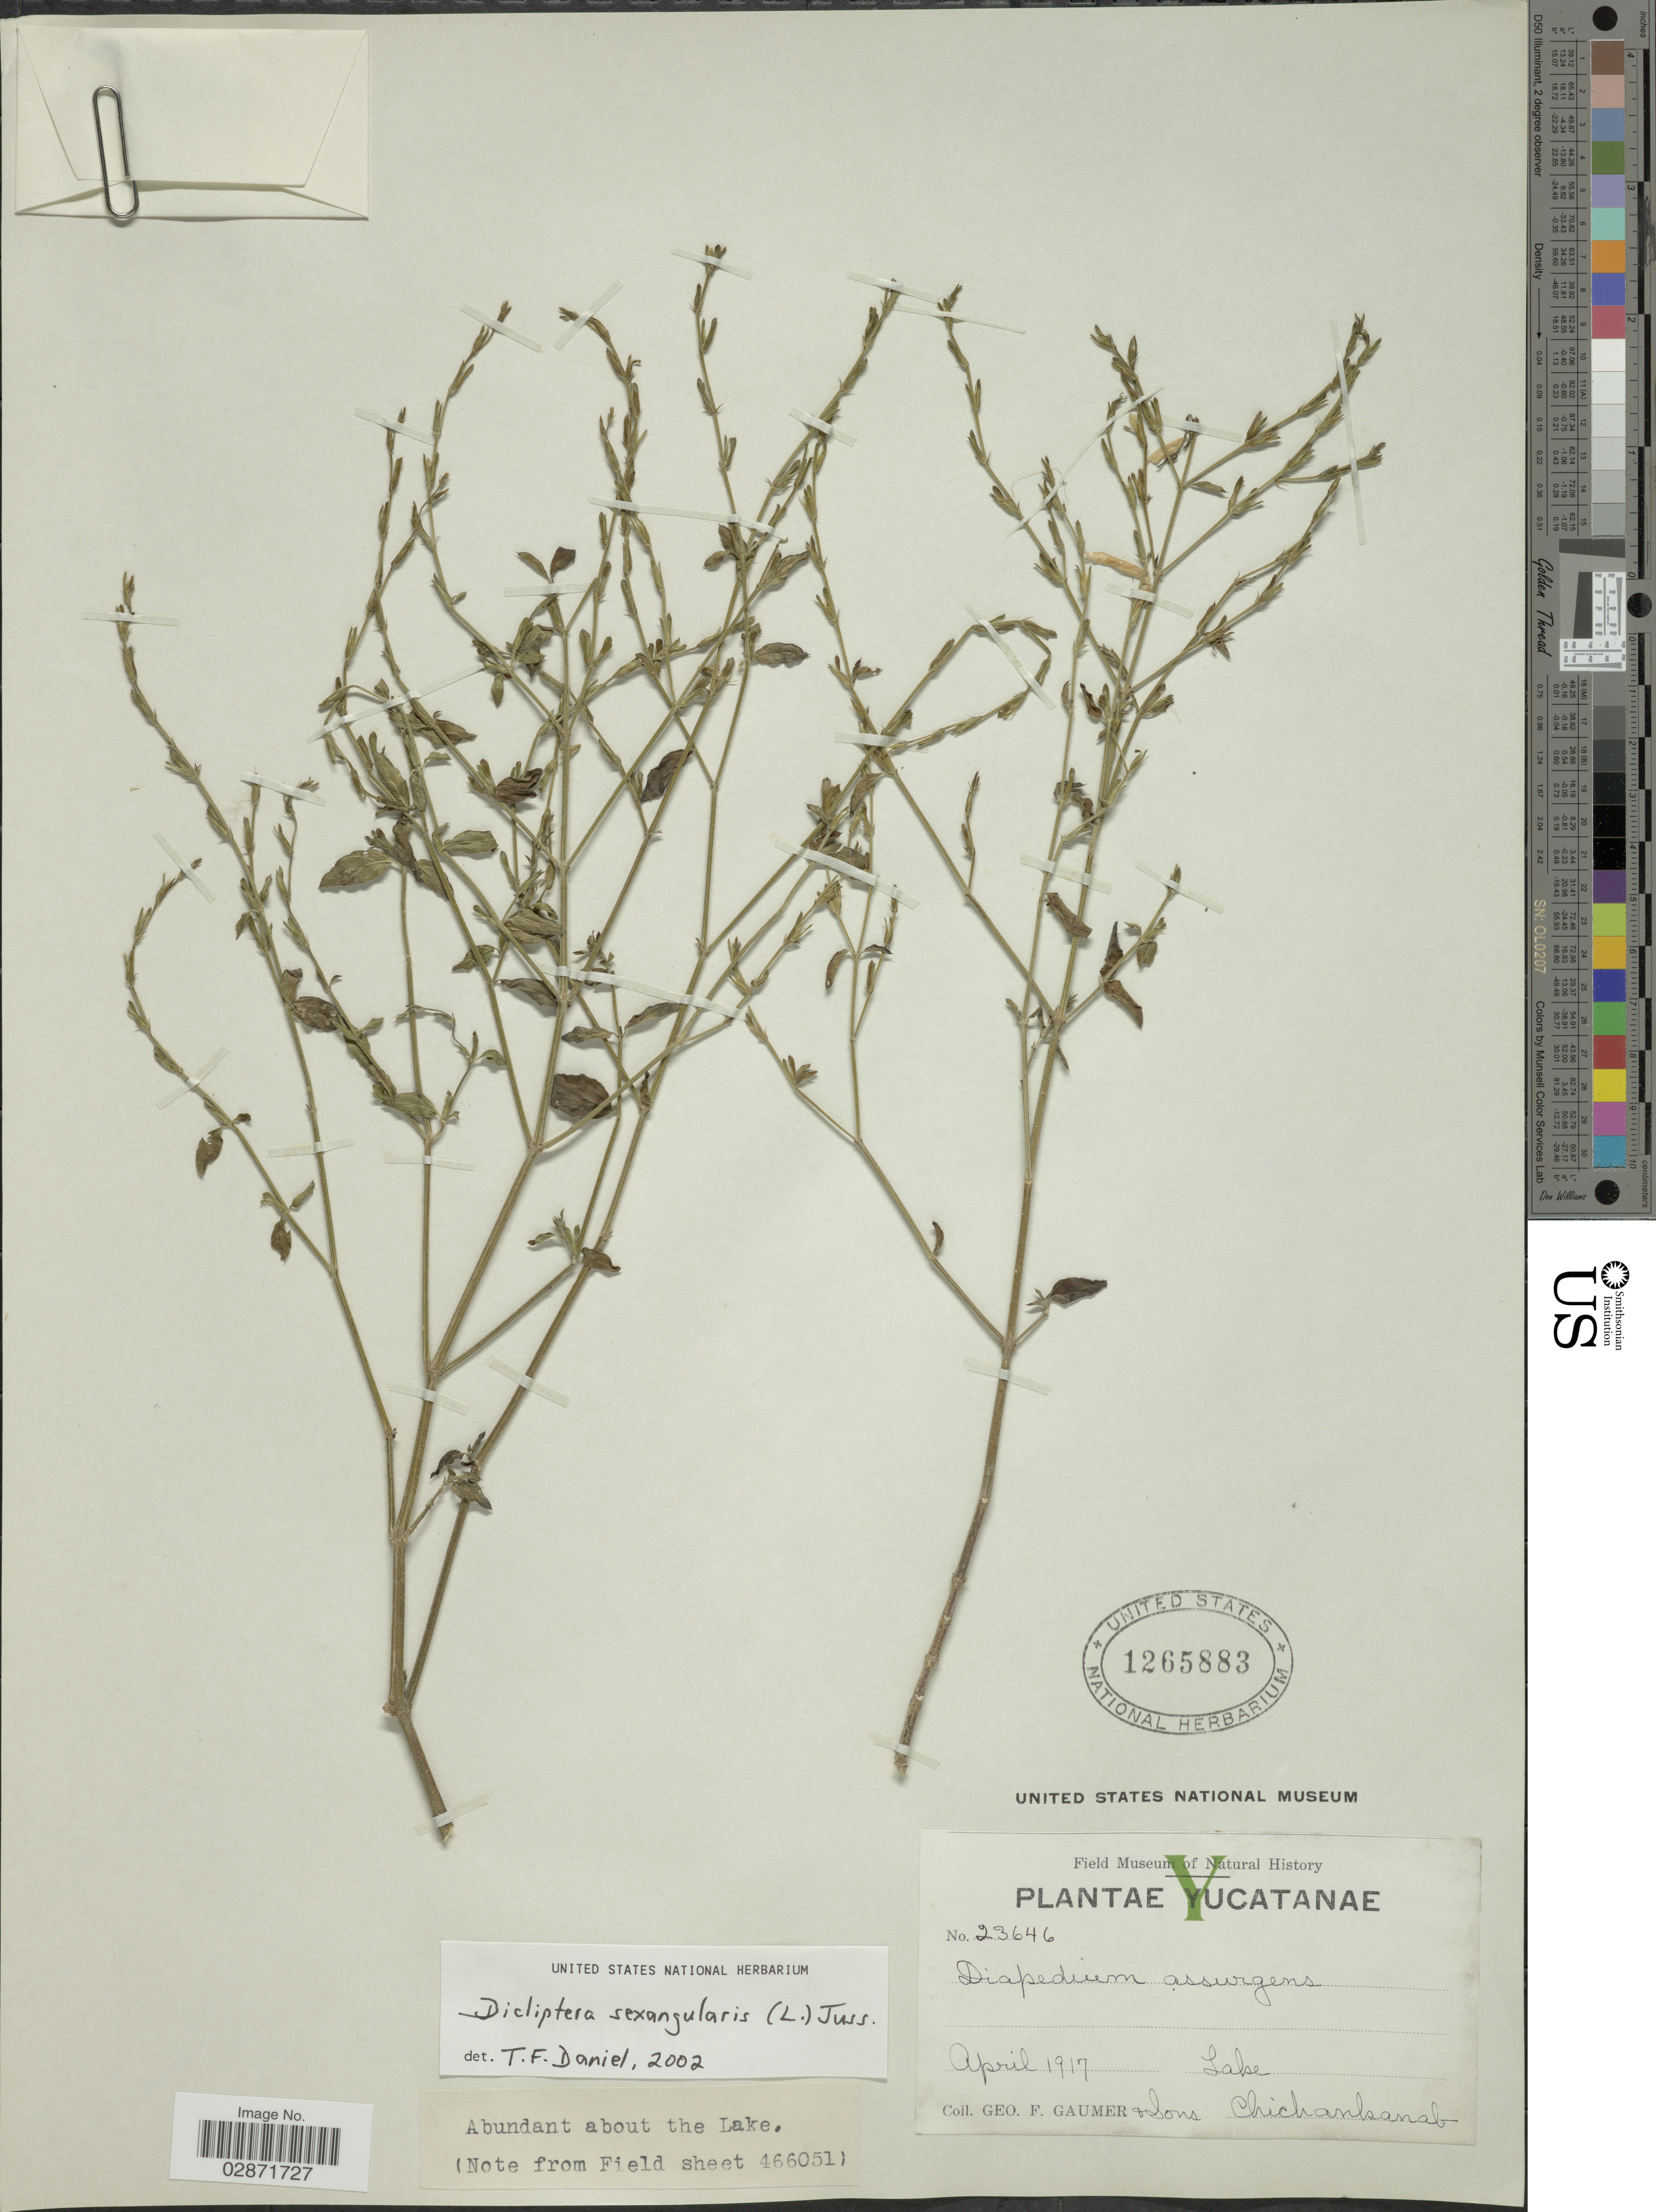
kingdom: Plantae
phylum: Tracheophyta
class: Magnoliopsida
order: Lamiales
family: Acanthaceae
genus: Dicliptera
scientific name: Dicliptera sexangularis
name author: (L.) Juss.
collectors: G. F. Gaumer & et al.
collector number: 23646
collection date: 1917-04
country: Mexico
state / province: Yucatán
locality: Yucatanae, Lake Chichankanab.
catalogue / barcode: US 1265883